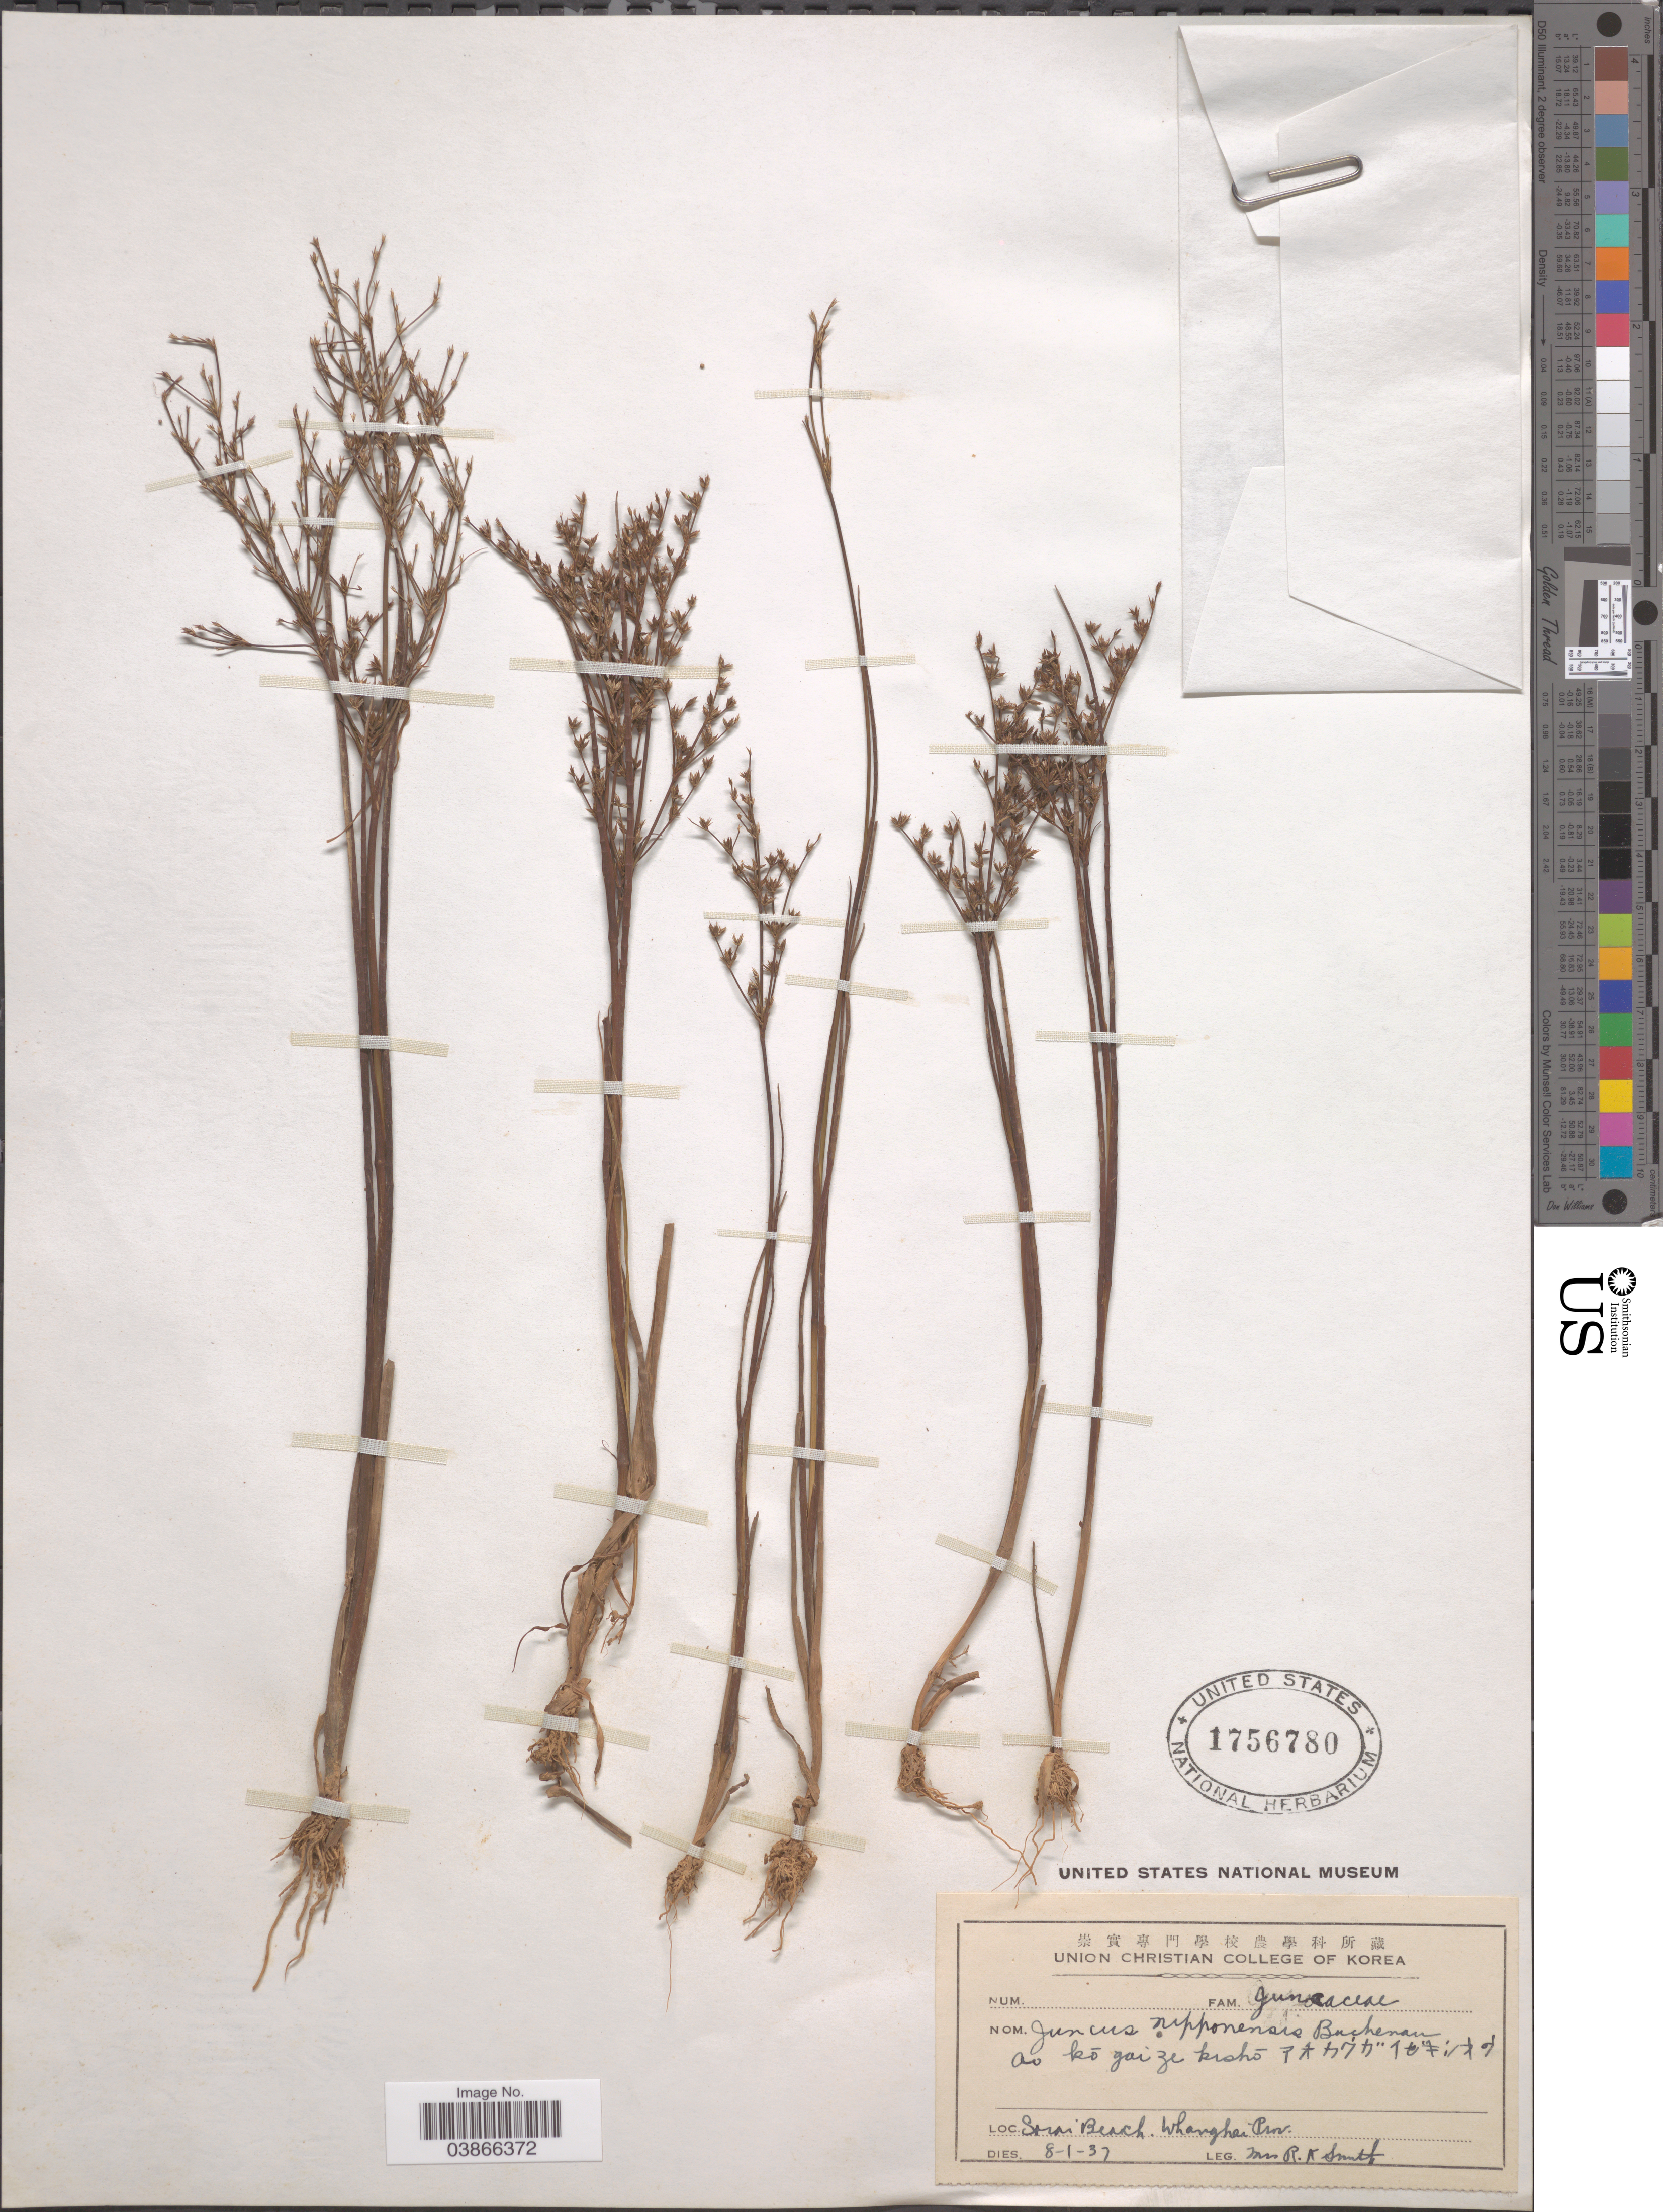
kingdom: Plantae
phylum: Tracheophyta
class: Liliopsida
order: Poales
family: Juncaceae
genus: Juncus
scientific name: Juncus niponensis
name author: Buchenau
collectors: R. Smith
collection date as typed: Transcribed d/m/y: 8/1/37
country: North Korea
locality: Sorai Beach, Whanghai Prov.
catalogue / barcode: US 1756780